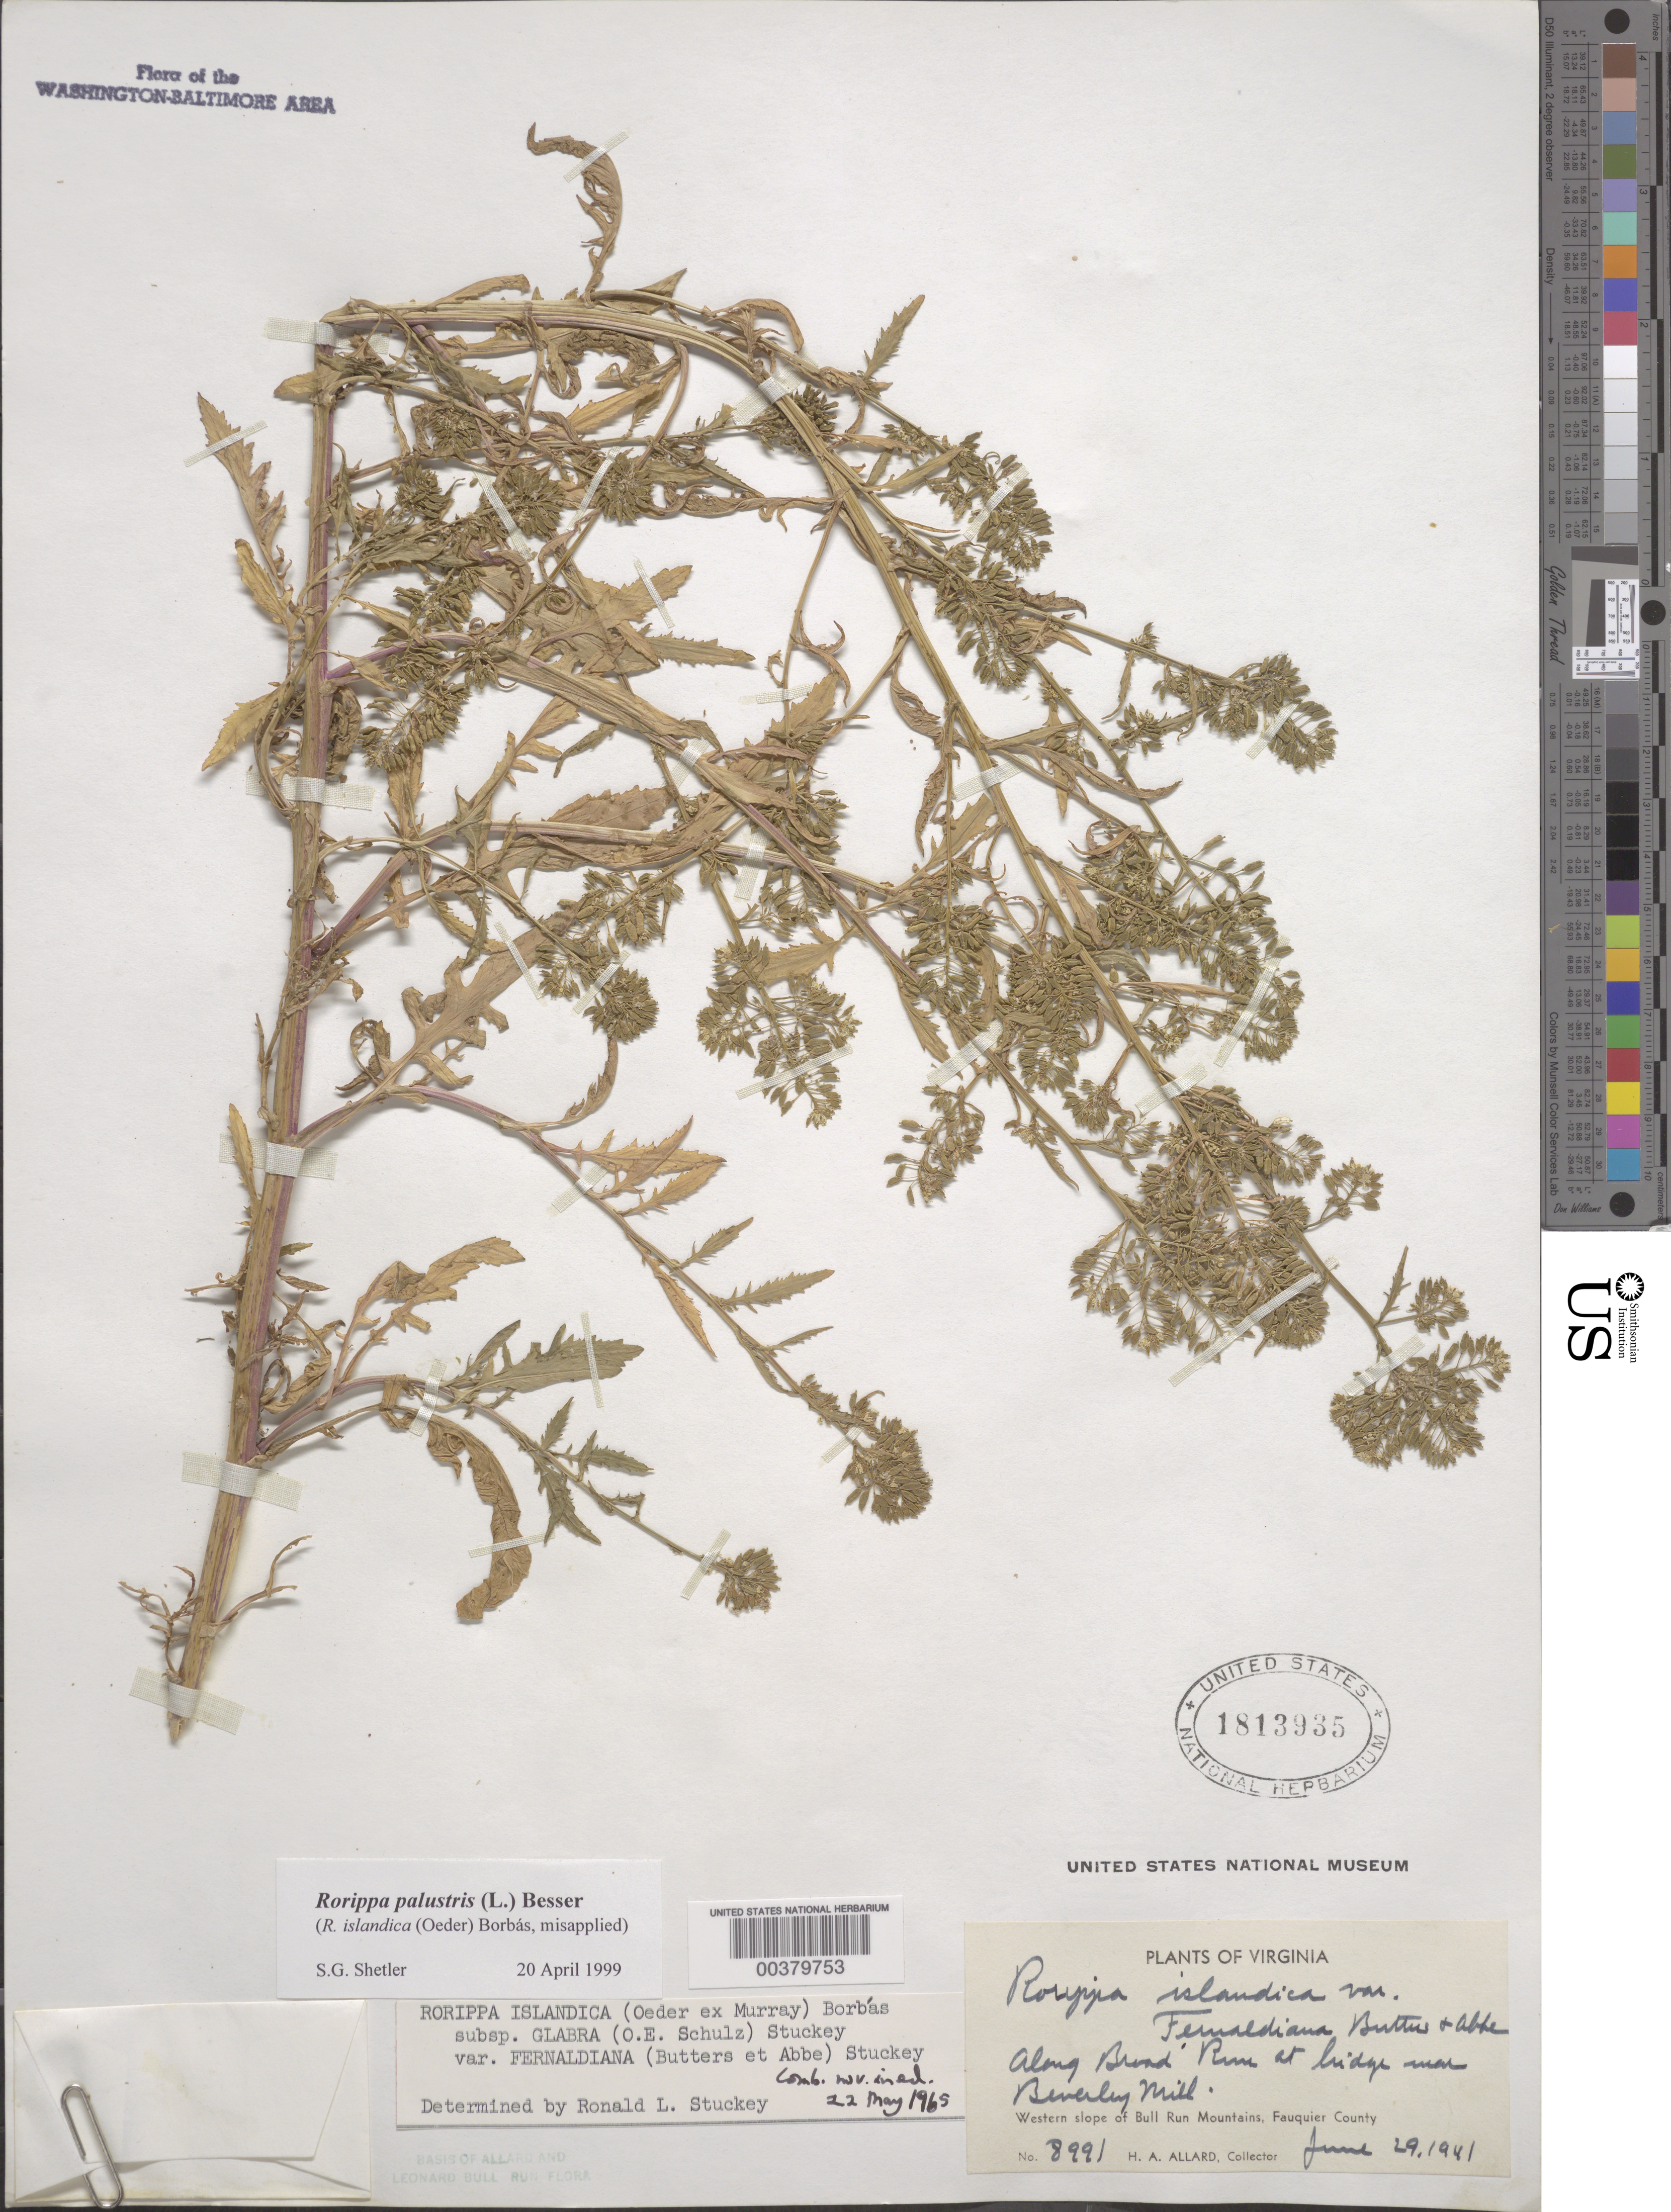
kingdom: Plantae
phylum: Tracheophyta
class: Magnoliopsida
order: Brassicales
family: Brassicaceae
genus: Rorippa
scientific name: Rorippa palustris var. fernaldiana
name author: (Butters & Abbe) Stuckey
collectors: H. A. Allard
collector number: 8991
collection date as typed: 29 Jun 1941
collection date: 1941-06-29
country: United States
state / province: Virginia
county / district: Fauquier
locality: Broad Run, near Beverley Mill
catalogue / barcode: US 1813935